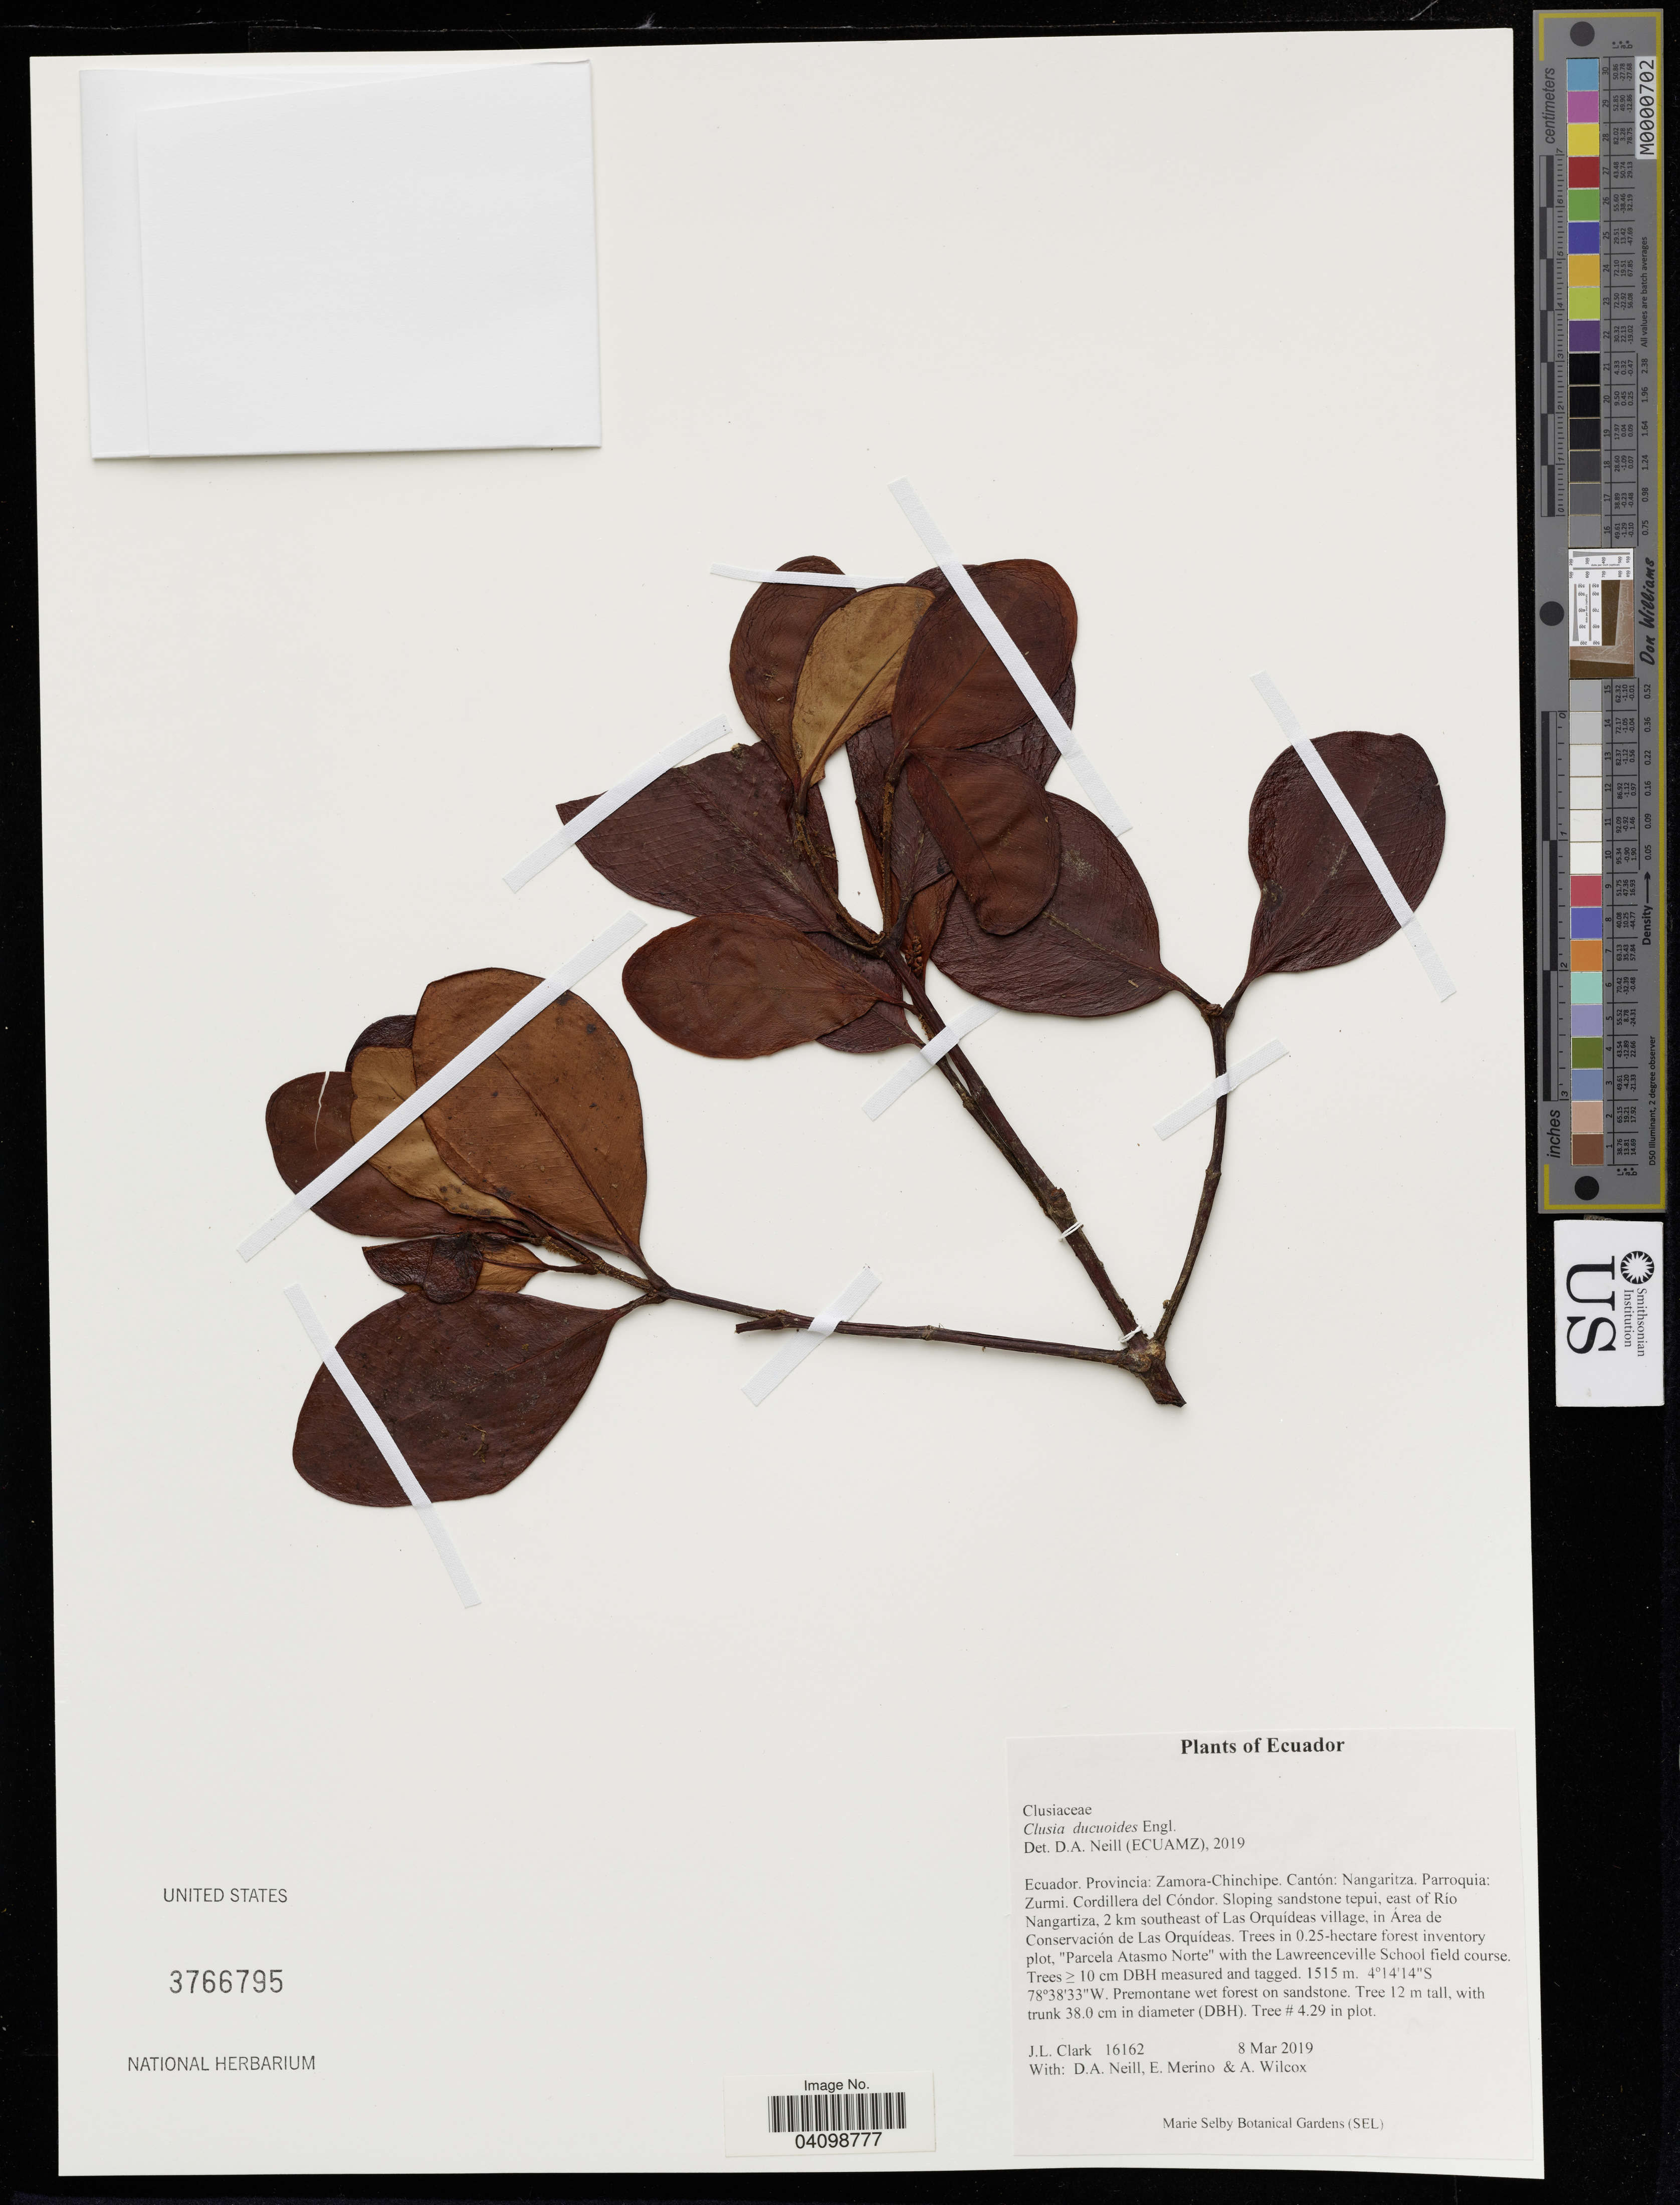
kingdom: Plantae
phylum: Tracheophyta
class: Magnoliopsida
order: Malpighiales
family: Clusiaceae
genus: Clusia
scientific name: Clusia ducuoides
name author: Engl.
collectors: J. Clark, D. A. Neill & A. Wilcox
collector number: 16162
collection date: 2019-03-08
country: Ecuador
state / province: Zamora-Chinchipe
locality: Cantón: Nangaritza. Parroquia: Zurmi. Cordillera del Cóndor. Sloping sandstone tepui, east of Río Nangartiza, 2 km southeast of Las Orquídeas village, in Área de Conservación de Las Orquídeas. Trees in 0.25-hectare forest inventory plot, "Parcela Atasmo N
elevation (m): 1515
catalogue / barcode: US 3766795